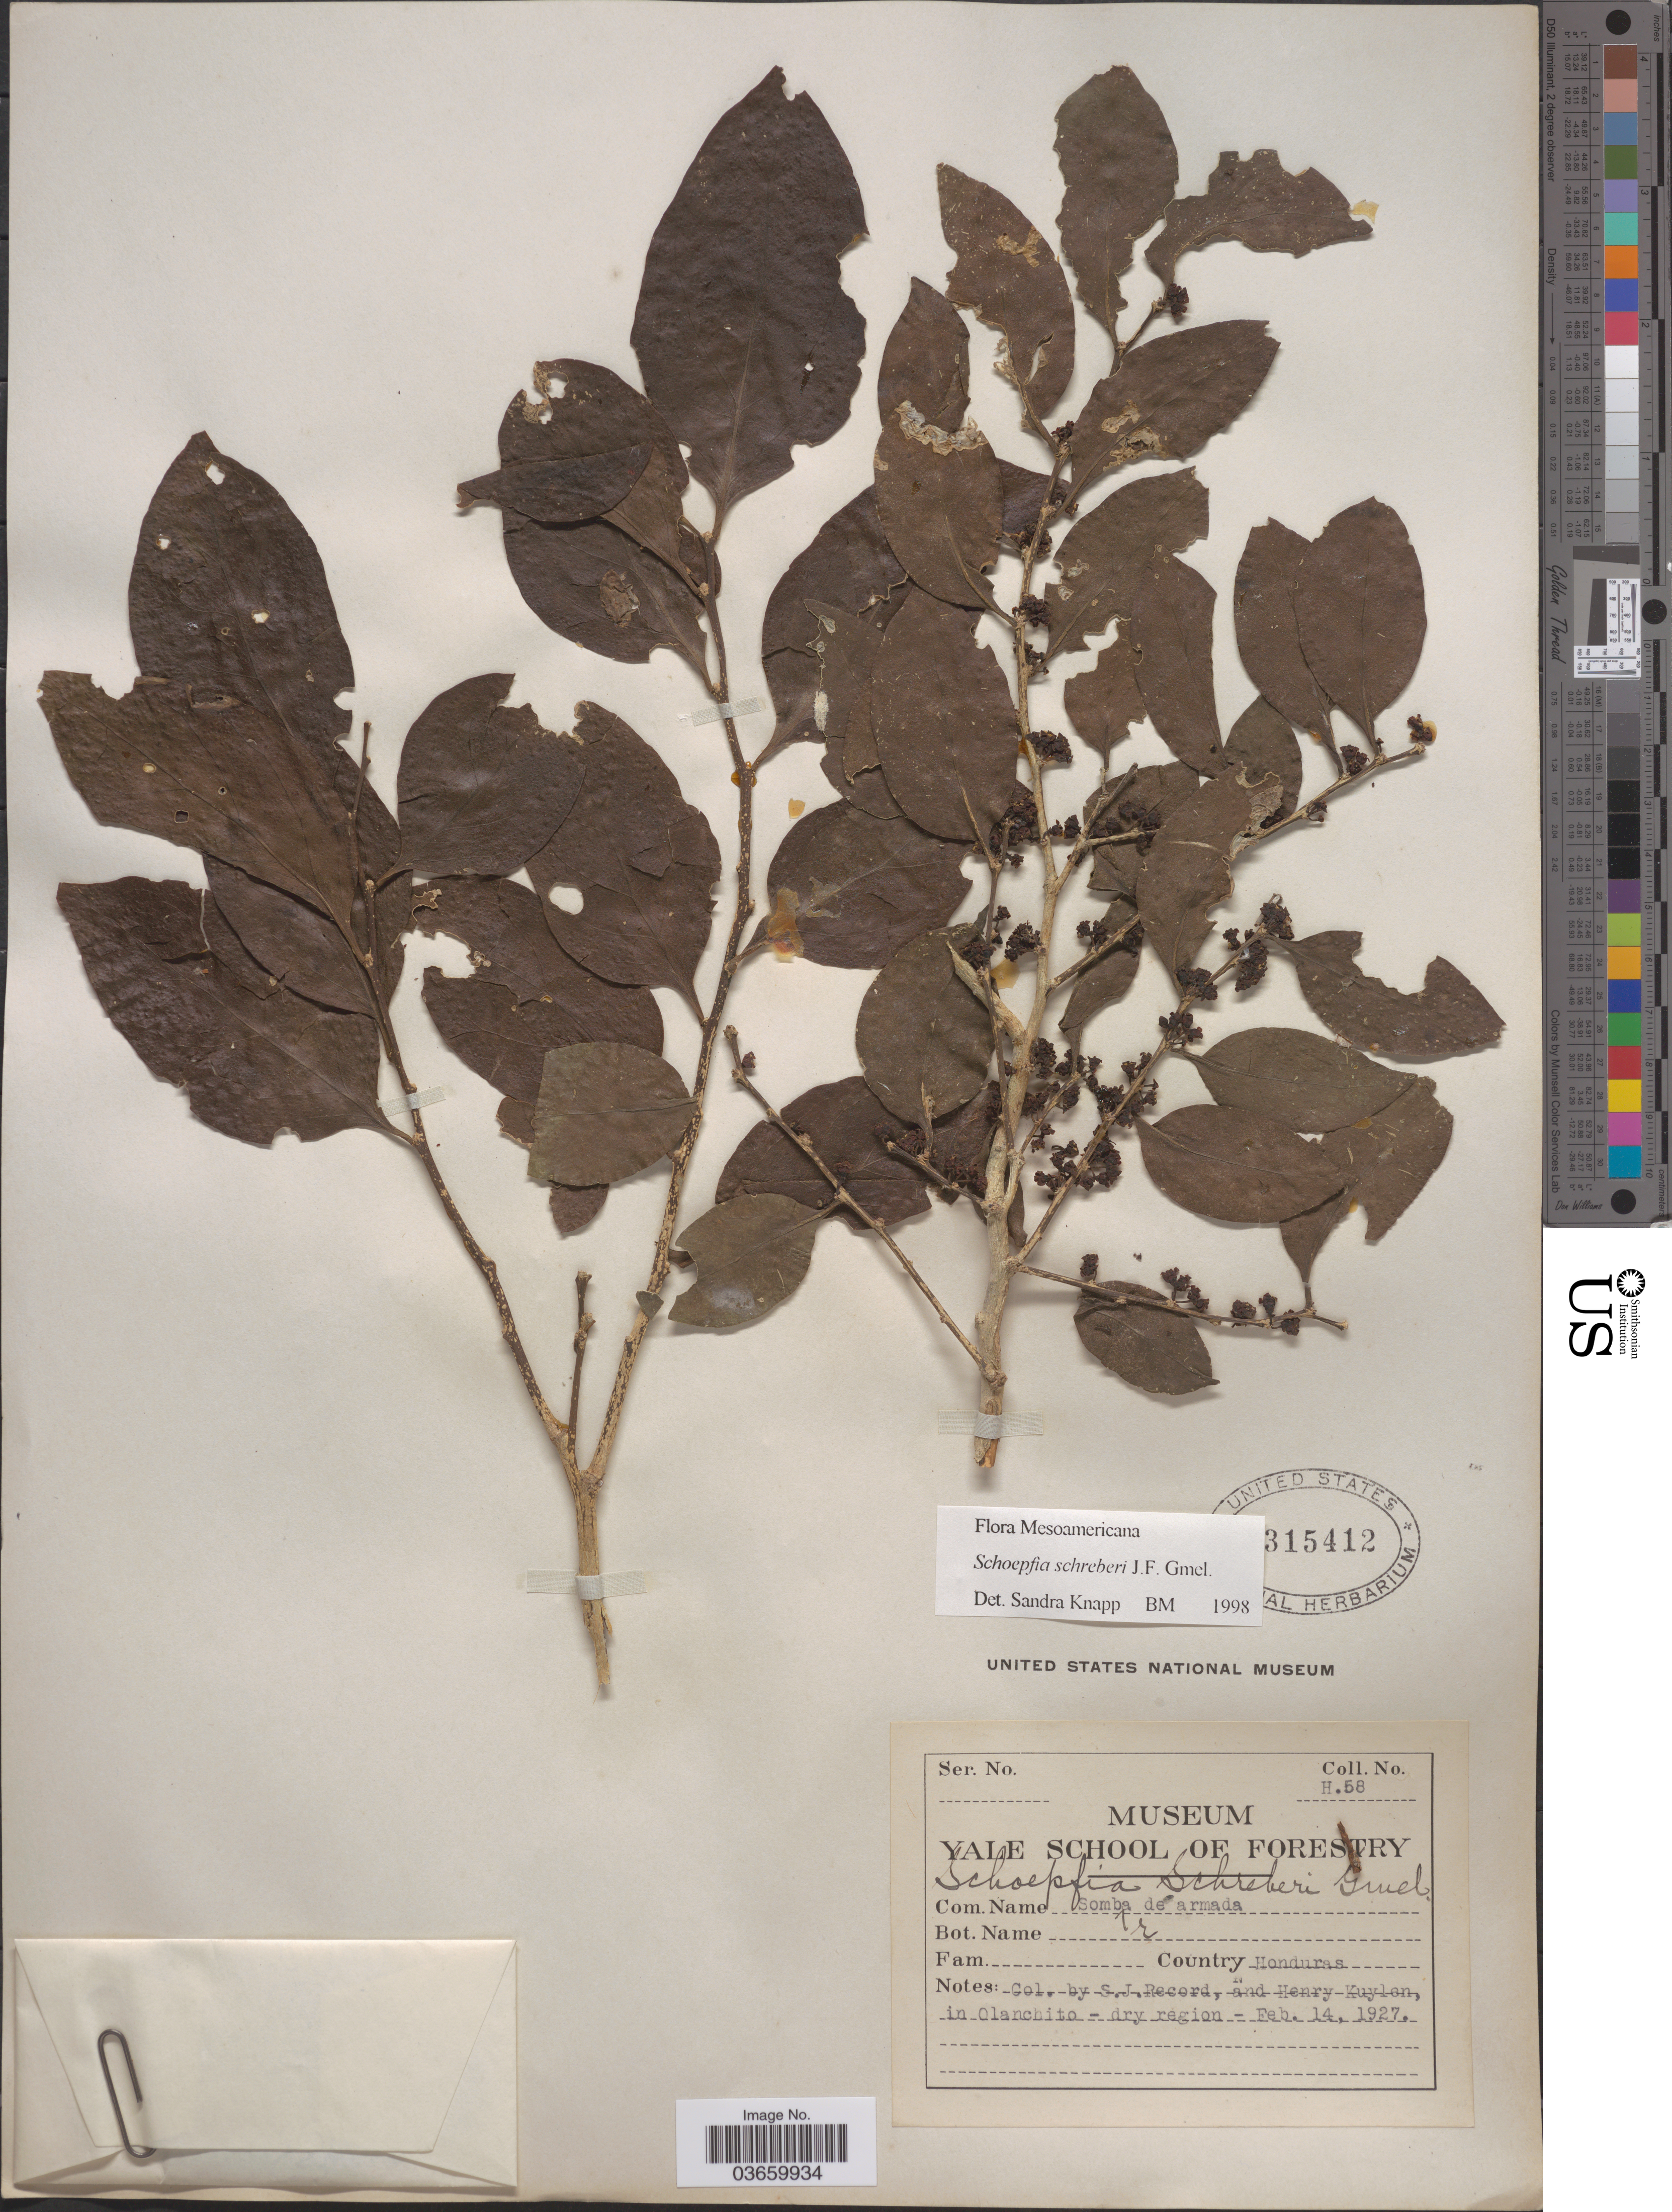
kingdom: Plantae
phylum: Tracheophyta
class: Magnoliopsida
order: Santalales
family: Schoepfiaceae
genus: Schoepfia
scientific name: Schoepfia schreberi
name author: J.F. Gmel.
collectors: S. J. Record & H. Kuylen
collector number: H58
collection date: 1927-02-14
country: Honduras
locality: In Olanchito - dry region.